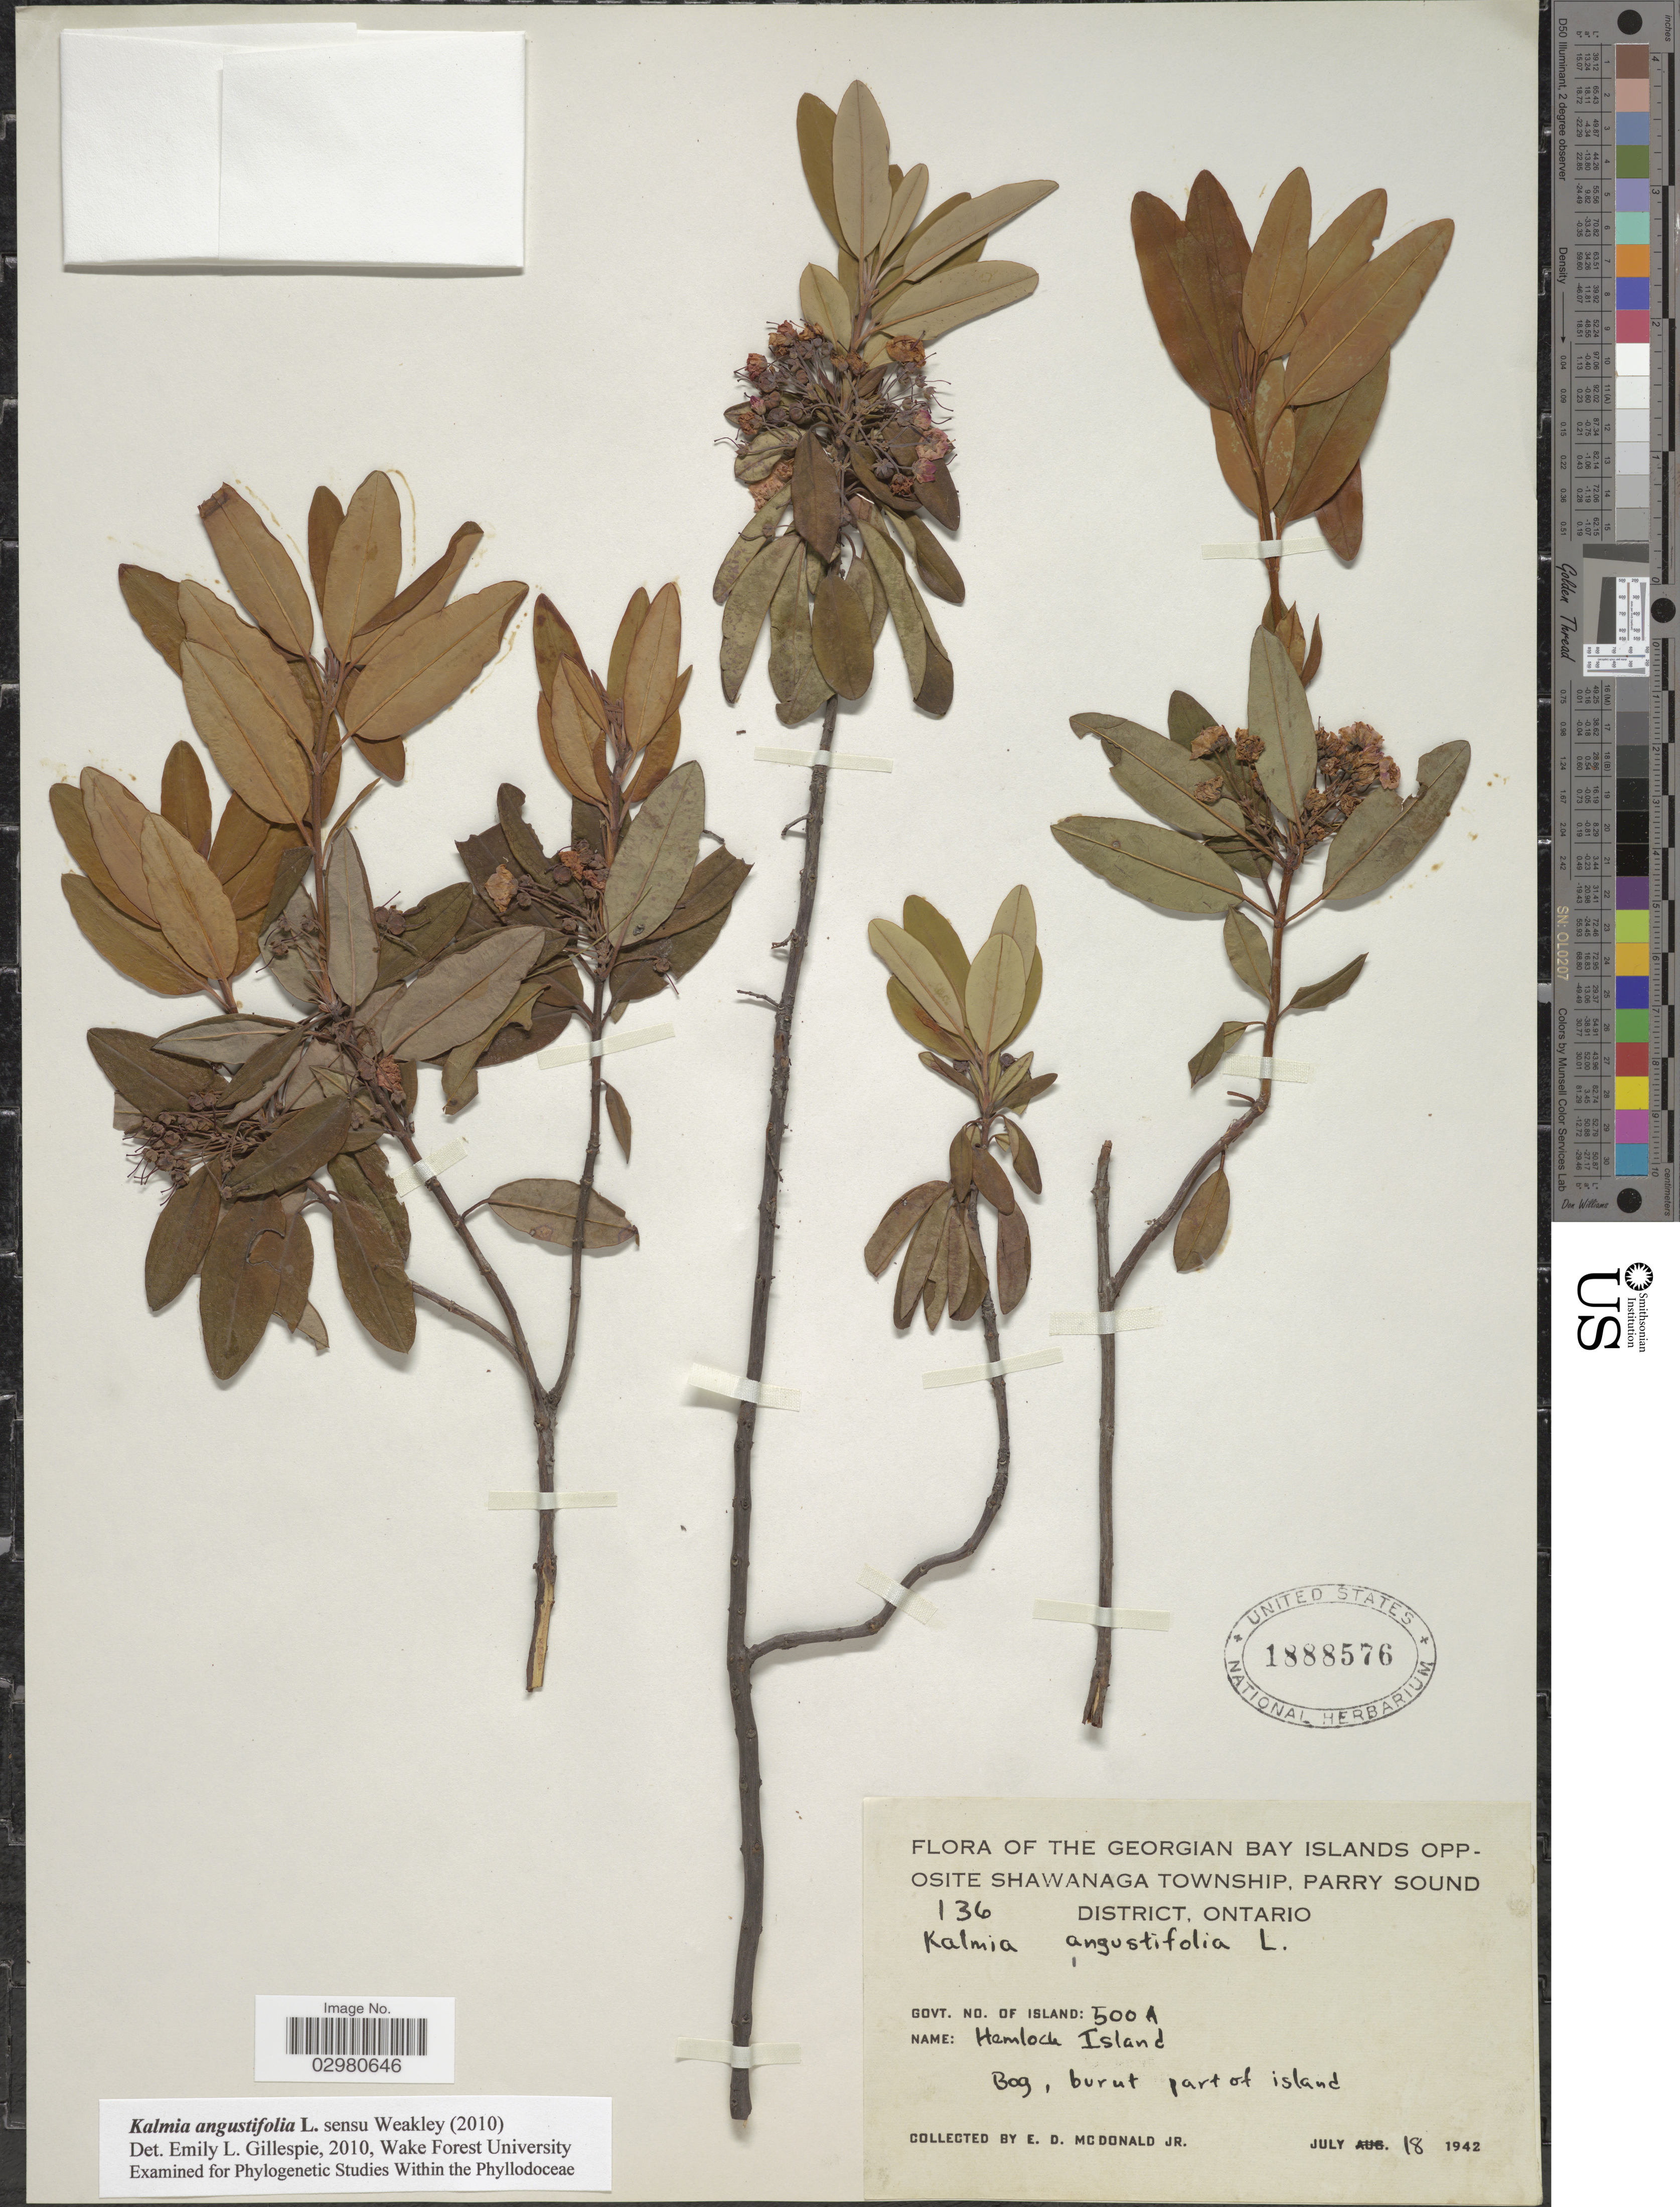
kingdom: Plantae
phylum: Tracheophyta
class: Magnoliopsida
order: Ericales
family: Ericaceae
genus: Kalmia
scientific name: Kalmia angustifolia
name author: L.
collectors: E. D. McDonald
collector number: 136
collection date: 1942-07-18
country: Canada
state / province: Ontario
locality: Georgian Bay Islands Opposite Shawanaga Township, Parry Sound. Govt. No. of Island: 500A. Hemlock Island.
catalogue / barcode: US 1888576